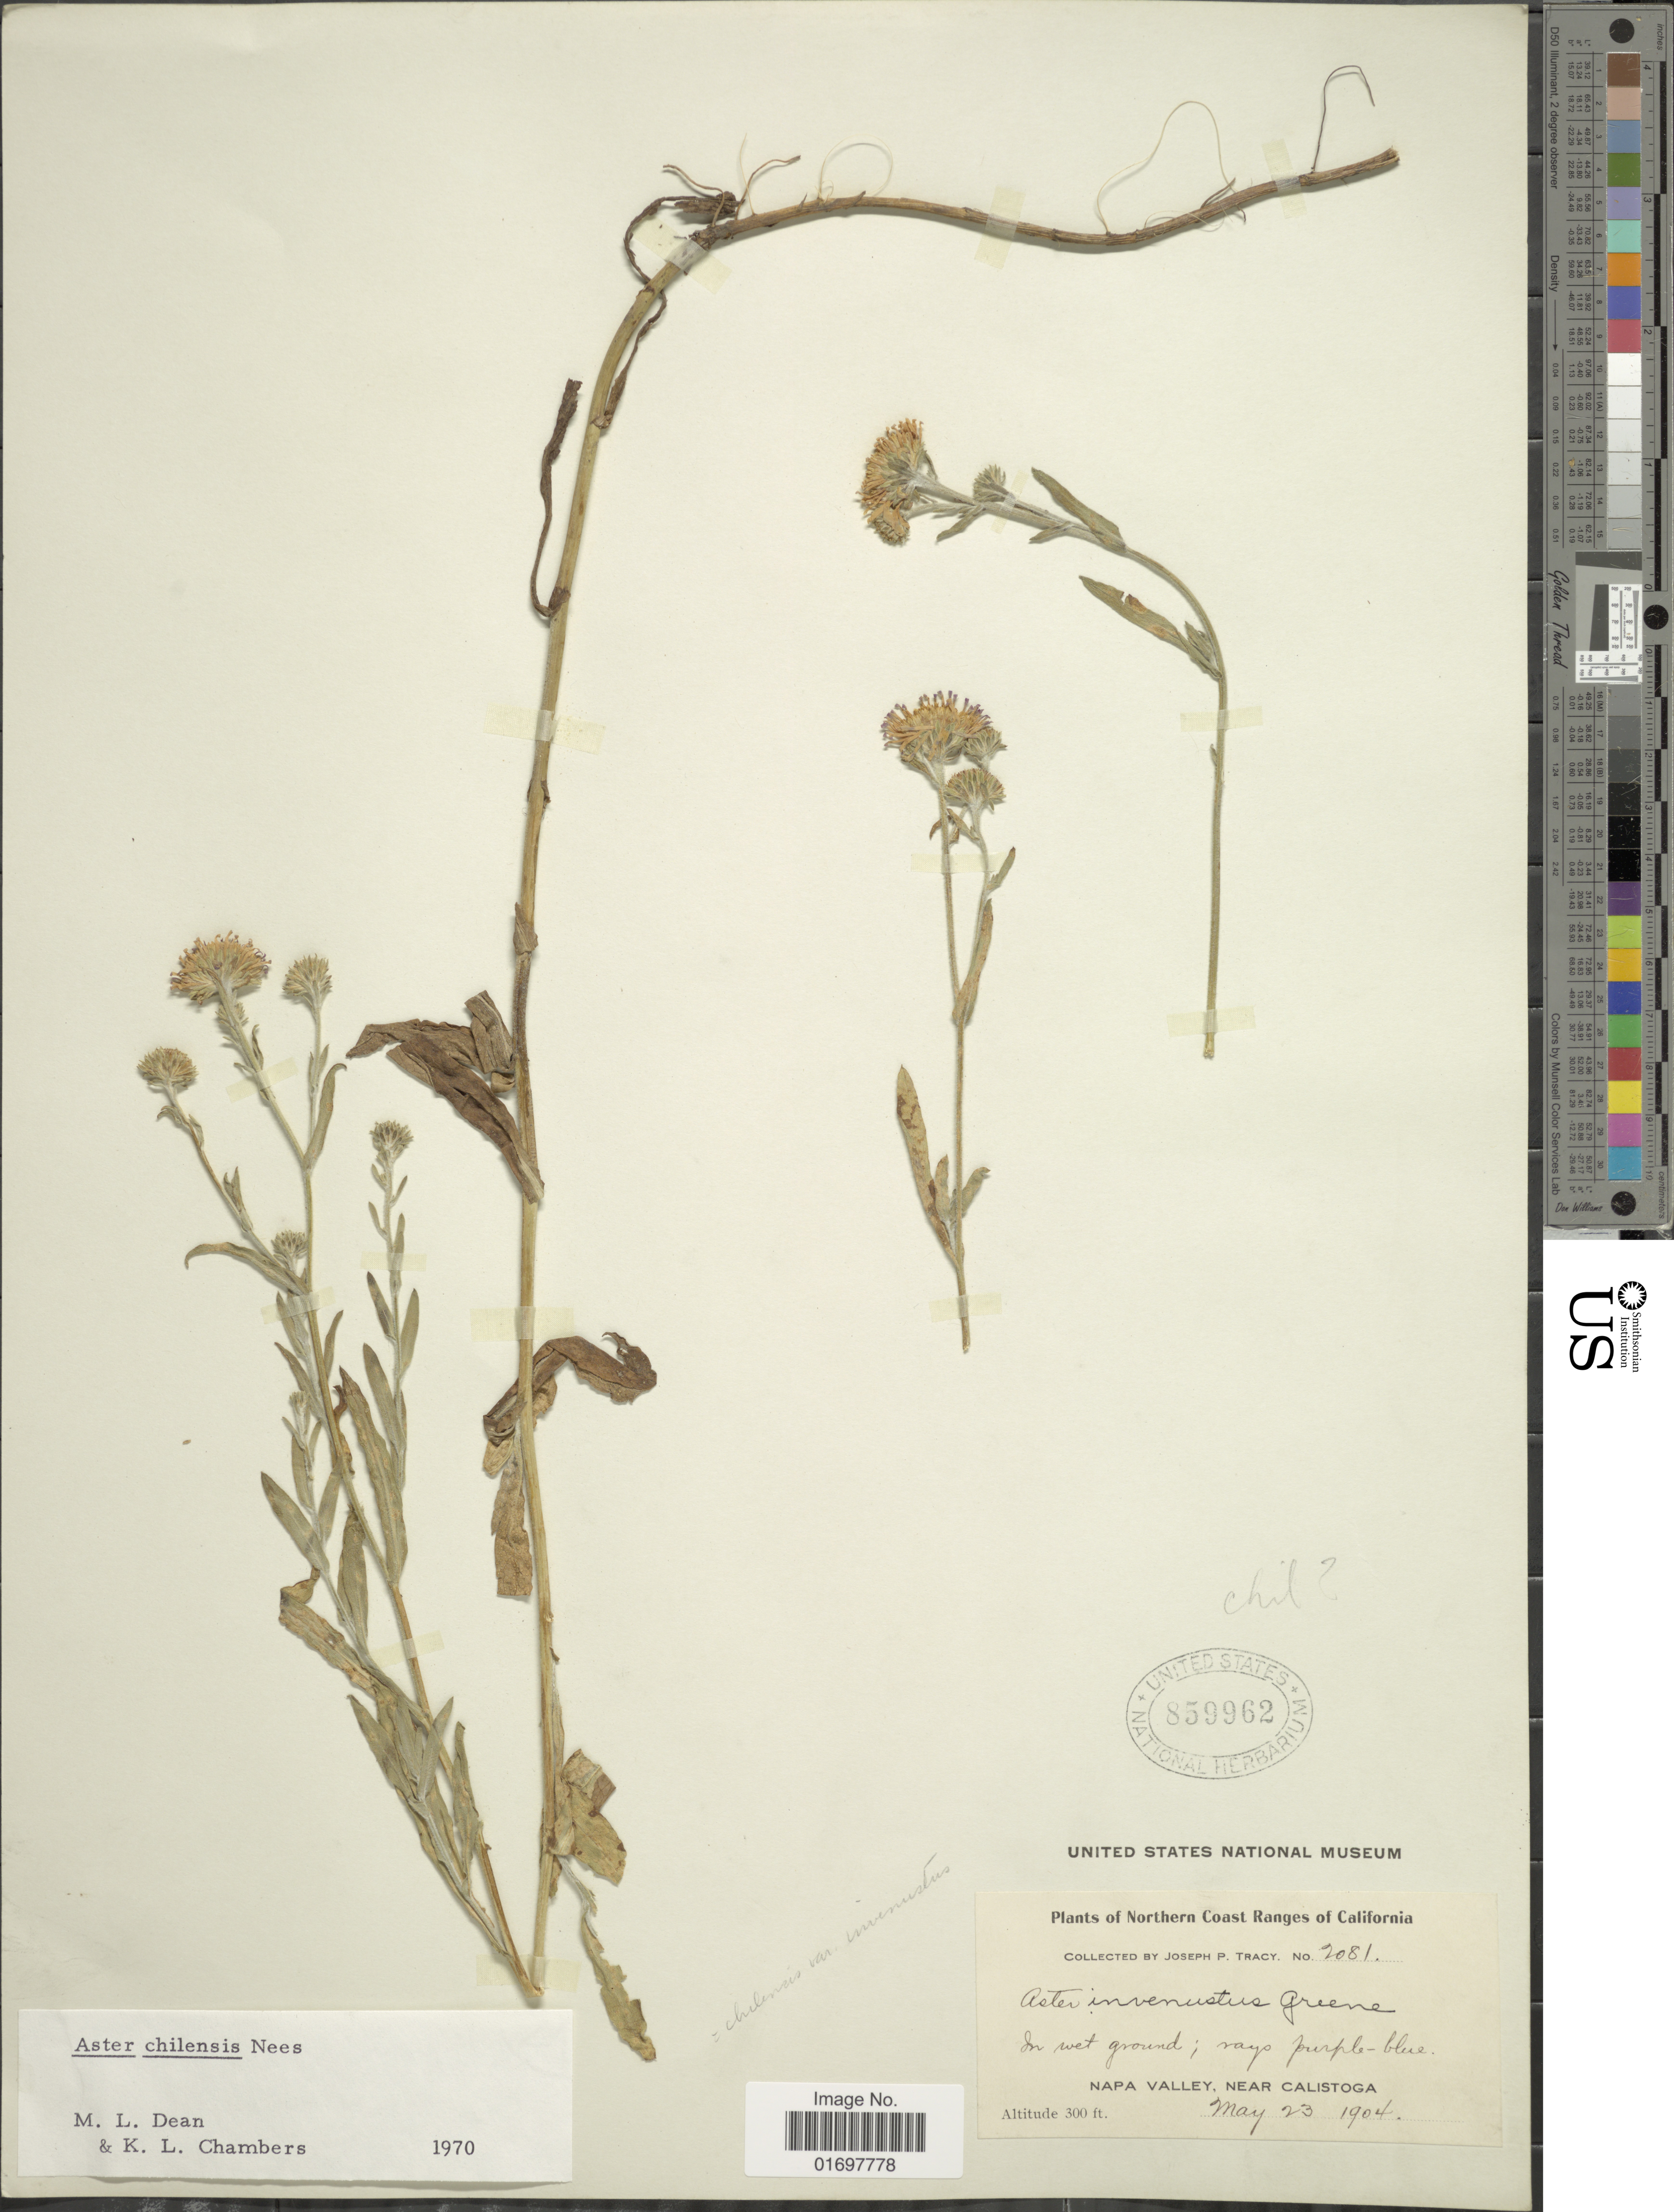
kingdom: Plantae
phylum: Tracheophyta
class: Magnoliopsida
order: Asterales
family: Asteraceae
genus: Symphyotrichum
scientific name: Symphyotrichum chilense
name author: (Nees) G.L. Nesom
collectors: J. Tracy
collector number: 2081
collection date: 1904-05-23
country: United States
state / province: California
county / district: Napa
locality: Northern Coast Ranges of California. Napa Valley, near Calistoga.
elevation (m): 91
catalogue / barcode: US 859962